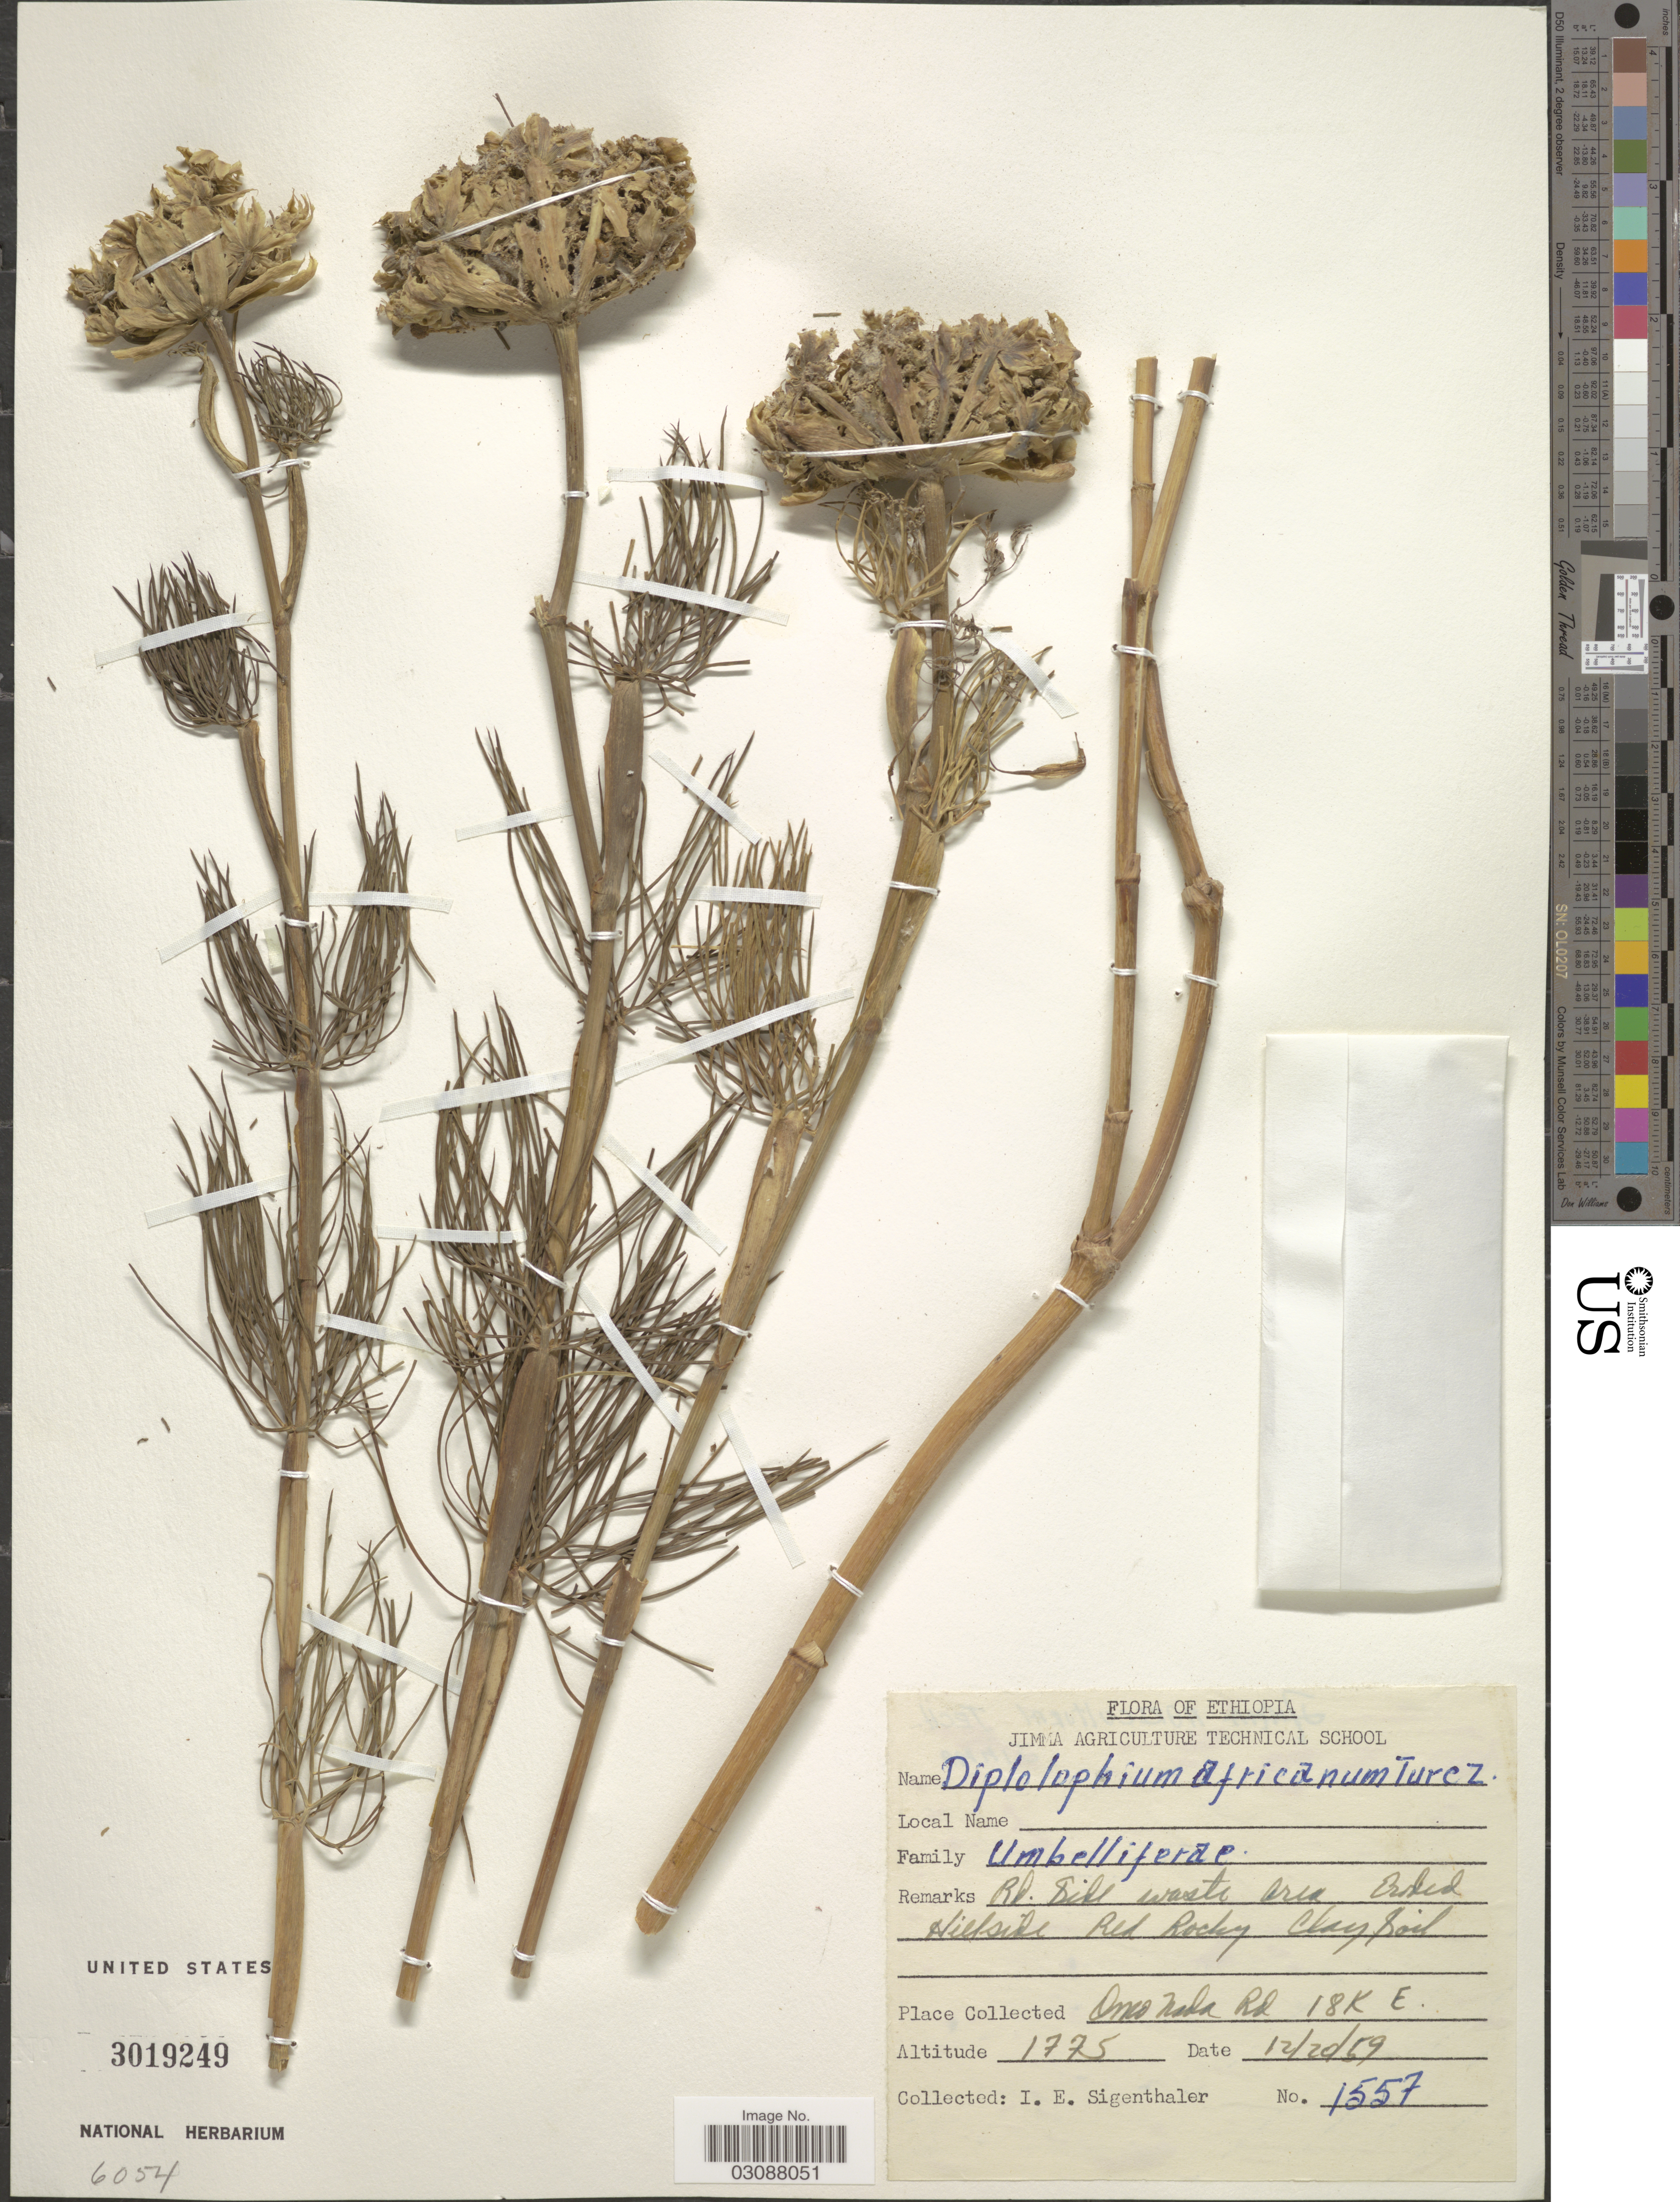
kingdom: Plantae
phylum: Tracheophyta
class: Magnoliopsida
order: Apiales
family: Apiaceae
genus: Diplolophium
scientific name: Diplolophium africanum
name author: Turcz.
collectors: I. Sigenthaler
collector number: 1557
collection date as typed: Transcribed d/m/y: 20/12/59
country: Ethiopia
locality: Omo Nada Rd 18K E.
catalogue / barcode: US 3019249